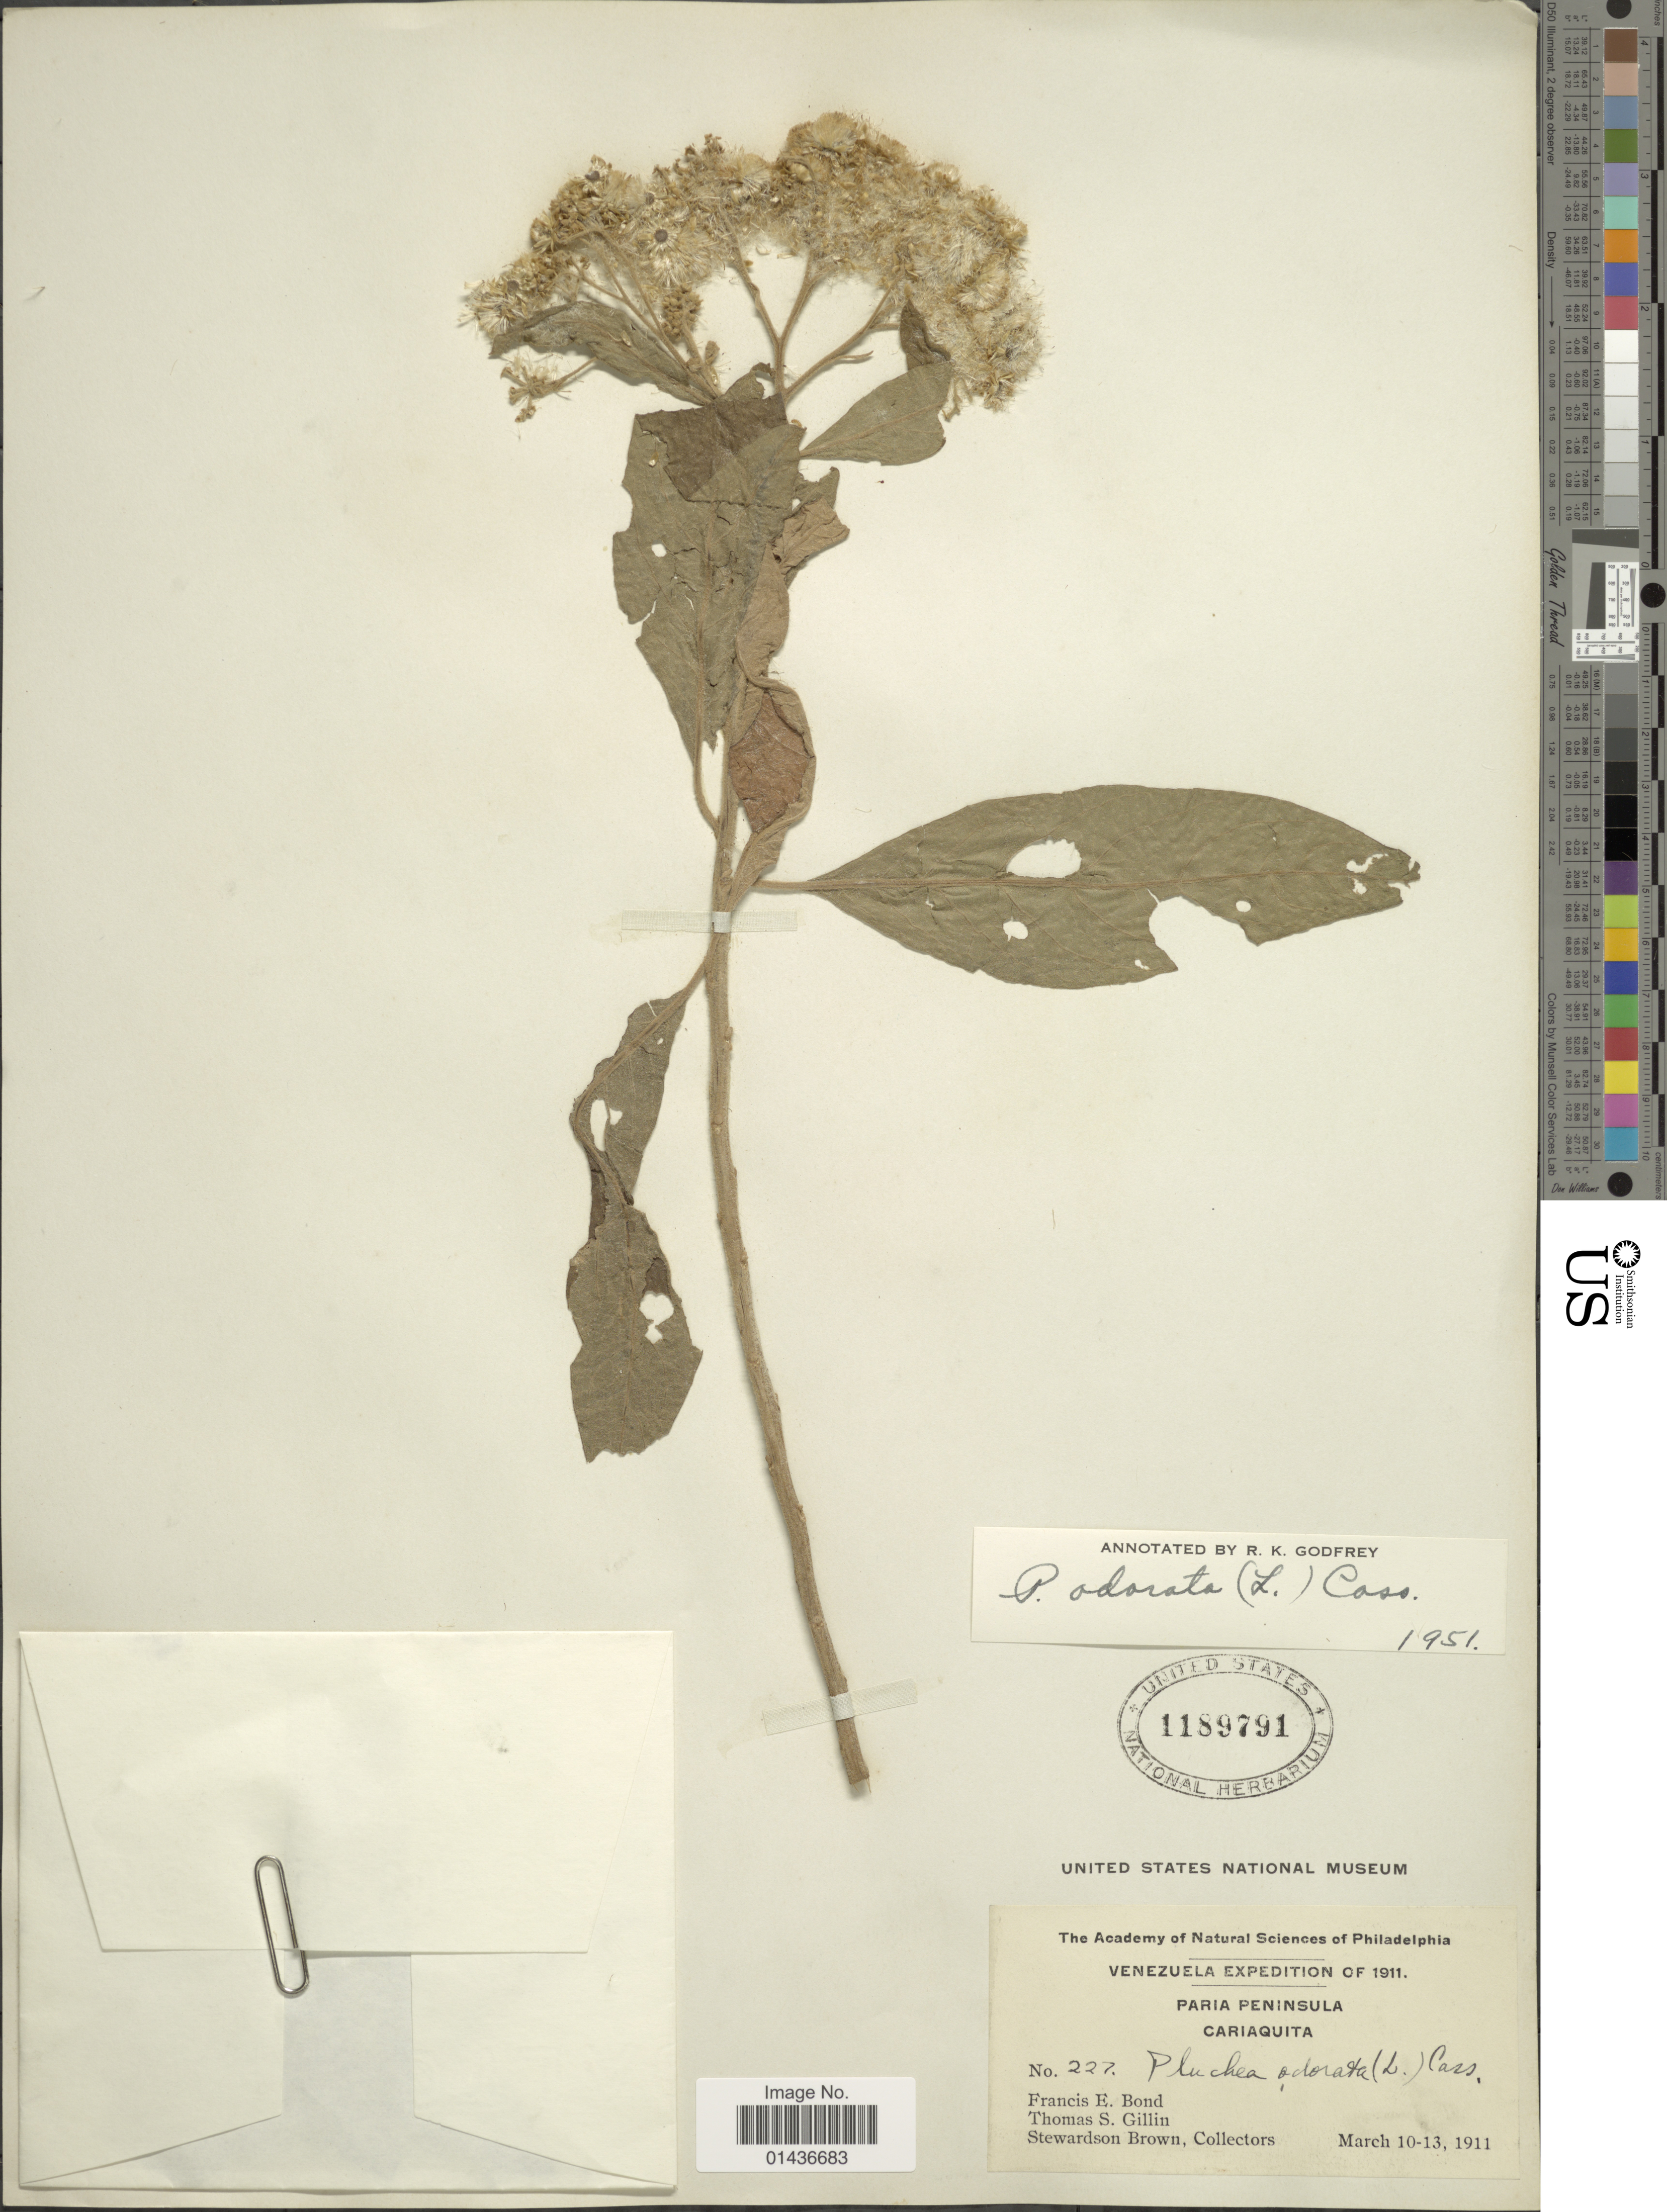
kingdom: Plantae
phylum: Tracheophyta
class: Magnoliopsida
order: Asterales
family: Asteraceae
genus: Pluchea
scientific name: Pluchea carolinensis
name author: (Jacq.) D. Don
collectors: F. Bond, T. Gillin & S. Brown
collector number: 227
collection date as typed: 10-13 March 1911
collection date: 1911-03-10/1911-03-13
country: Venezuela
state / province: Sucre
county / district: Valdez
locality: Paria Peninsula, Cariaquito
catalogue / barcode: US 1189791